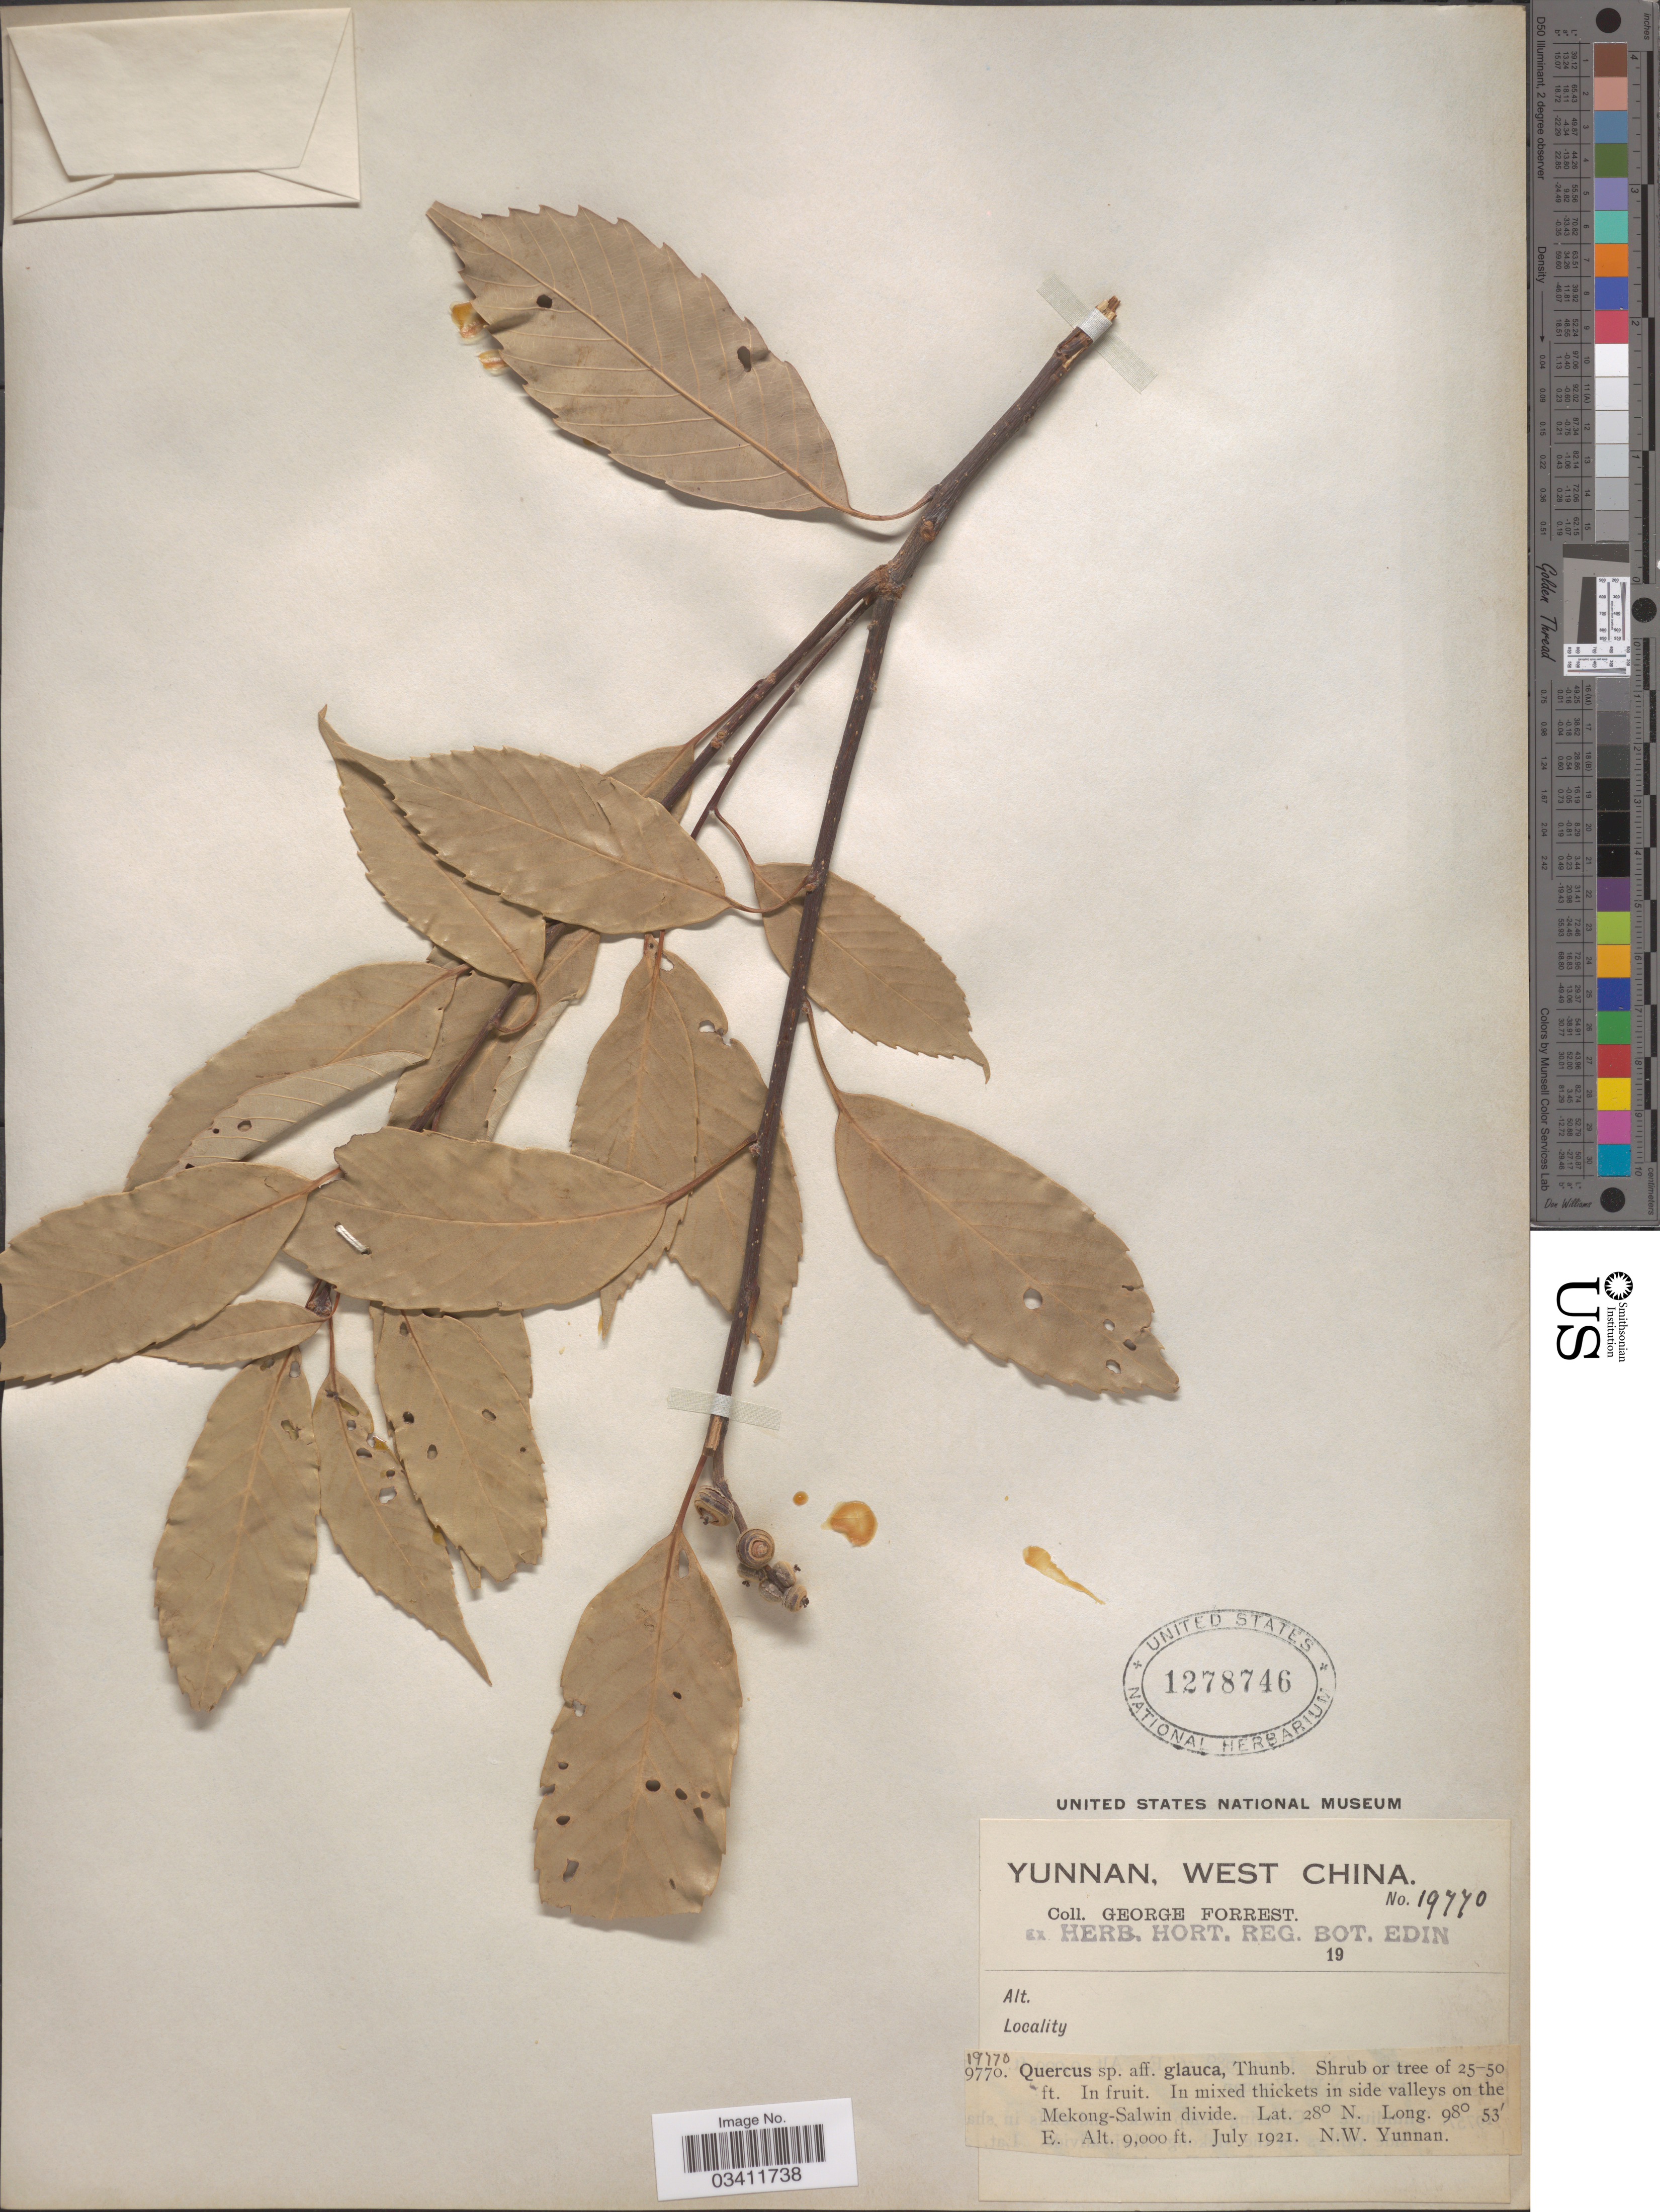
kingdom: Plantae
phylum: Tracheophyta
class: Magnoliopsida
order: Fagales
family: Fagaceae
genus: Quercus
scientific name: Quercus glauca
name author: Thunb.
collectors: G. Forrest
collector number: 19770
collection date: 1921-07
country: China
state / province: Yunnan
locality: West China. In side valleys on the Mekong-Salwin divide. N.W. Yunnan.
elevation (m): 2743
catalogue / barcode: US 1278746